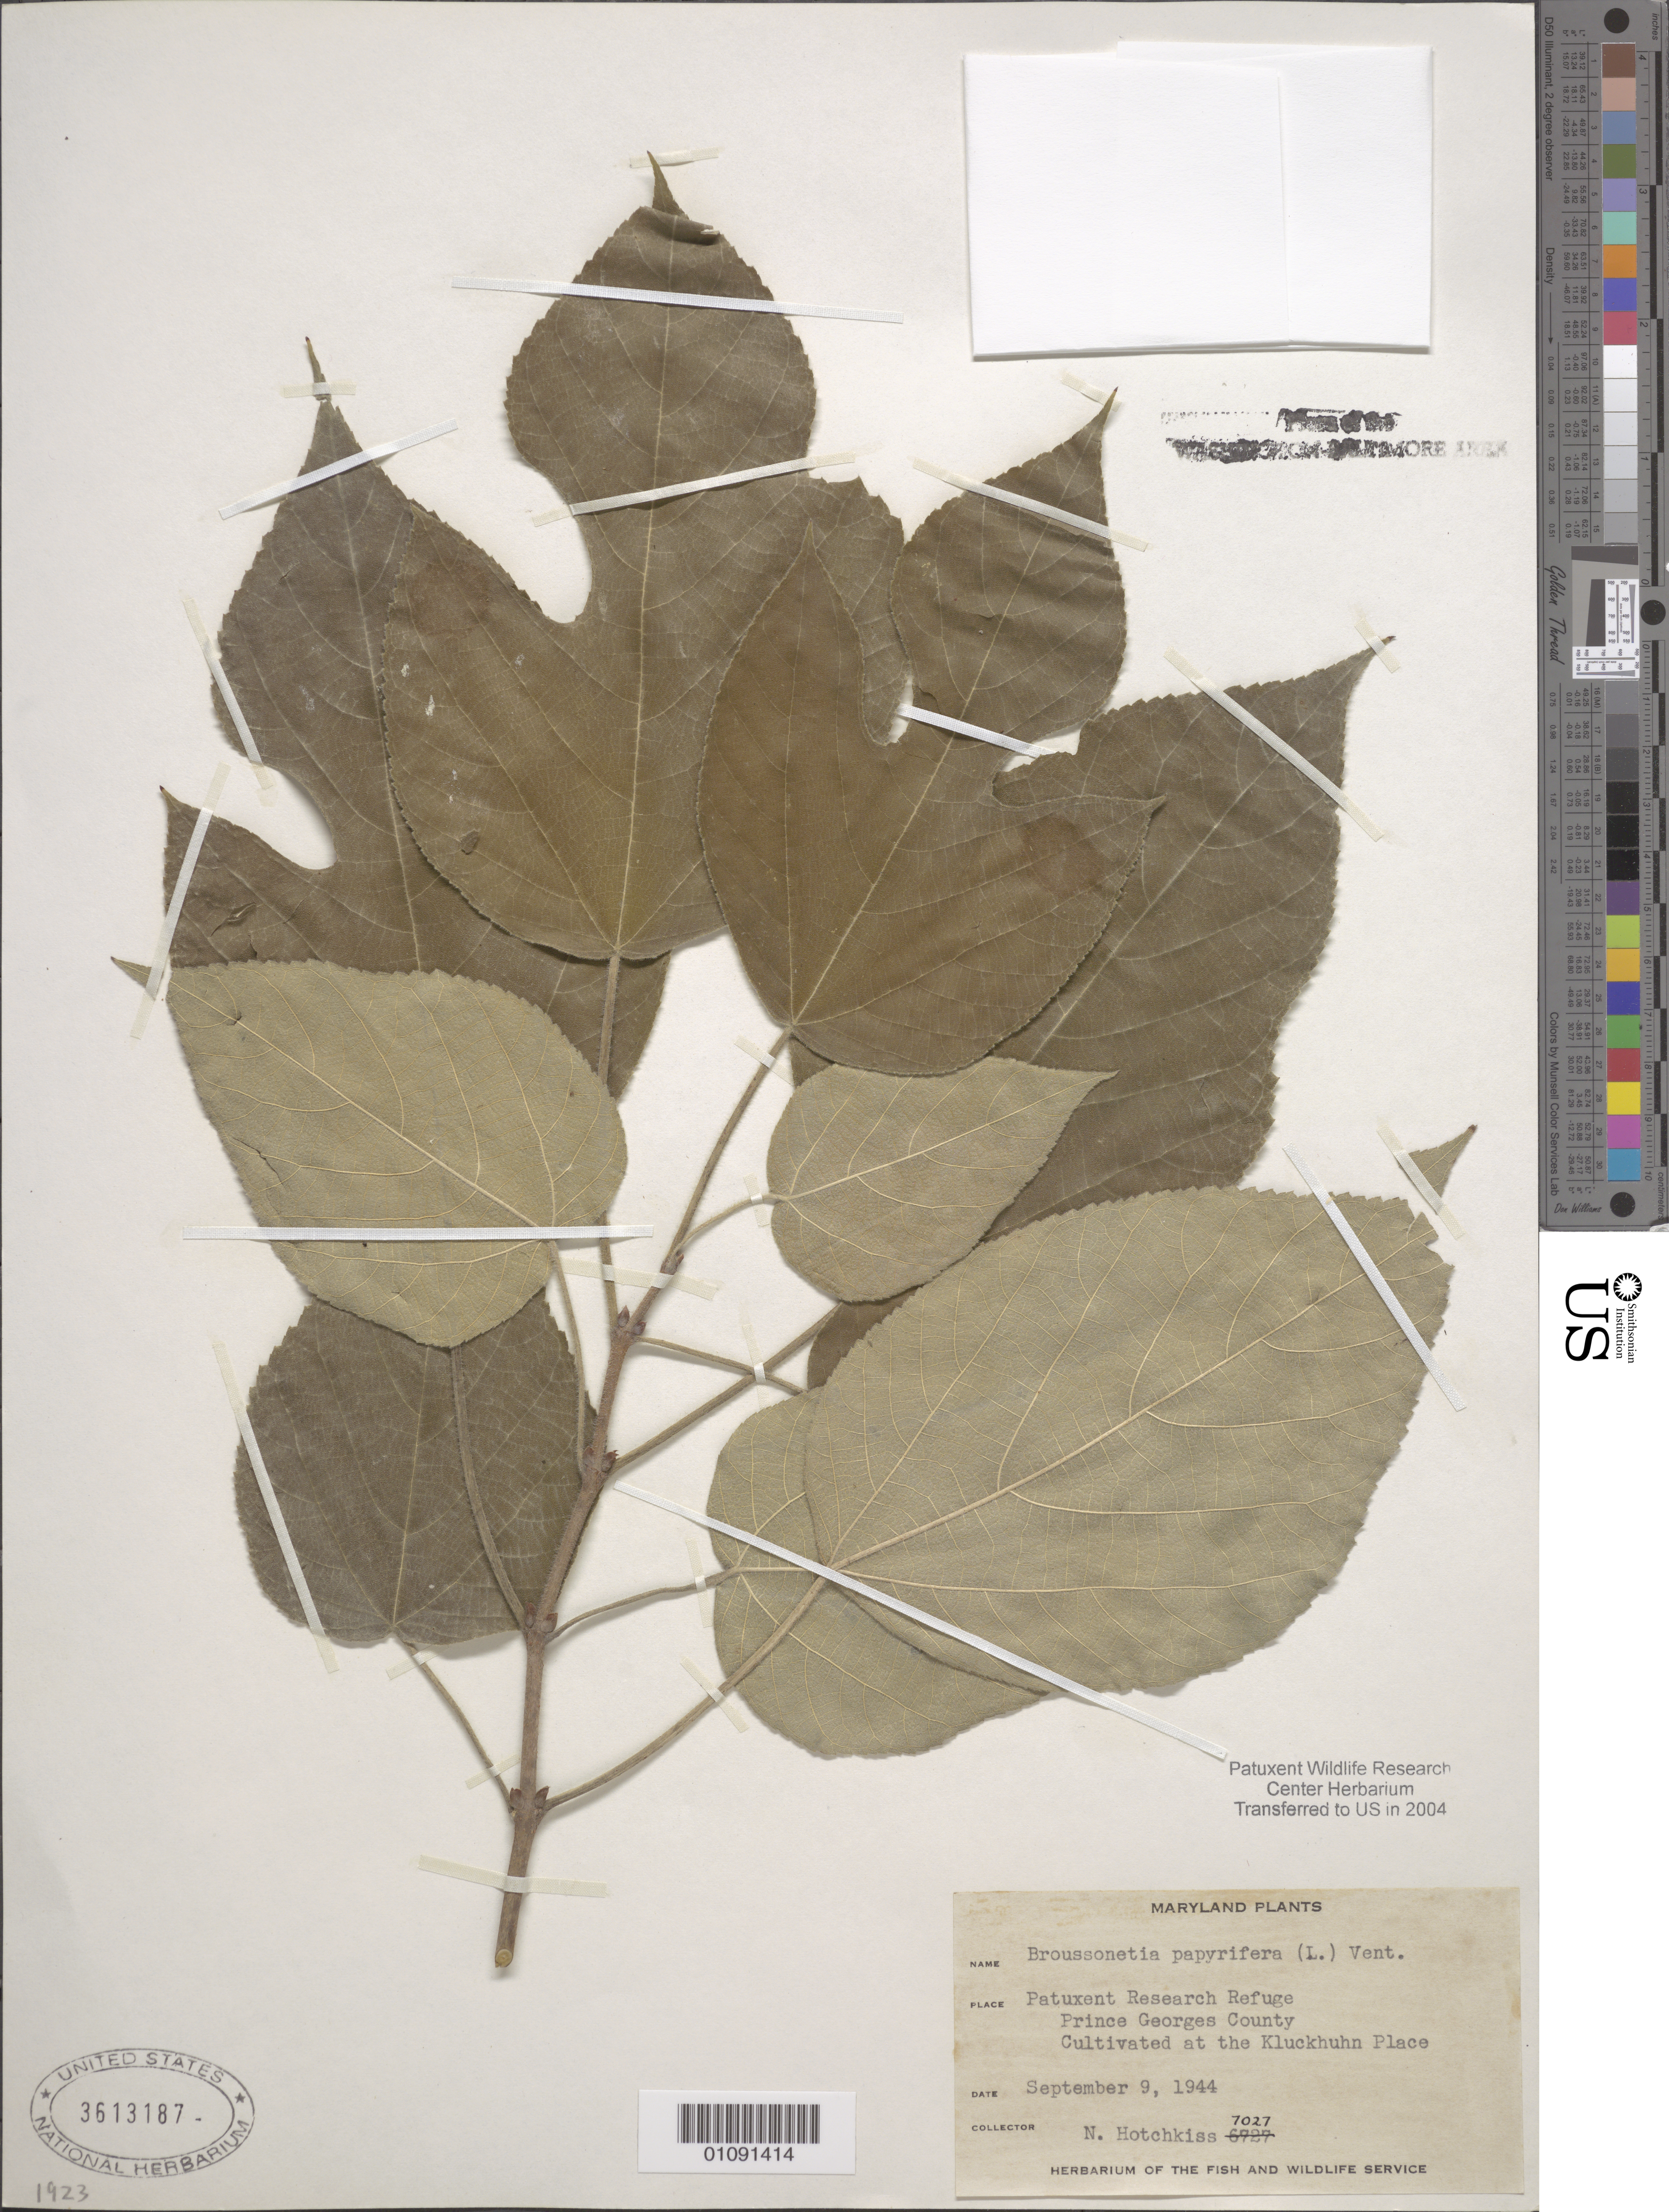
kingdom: Plantae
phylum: Tracheophyta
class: Magnoliopsida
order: Rosales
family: Moraceae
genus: Broussonetia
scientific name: Broussonetia papyrifera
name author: (L.) L'Hér. ex Vent.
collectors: N. Hotchkiss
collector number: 7027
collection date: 1944-09-09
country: United States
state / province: Maryland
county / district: Prince George's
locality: Patuxent Wildlife Refuge. Cultivated at the Kluckhuhn Place.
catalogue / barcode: US 3613187